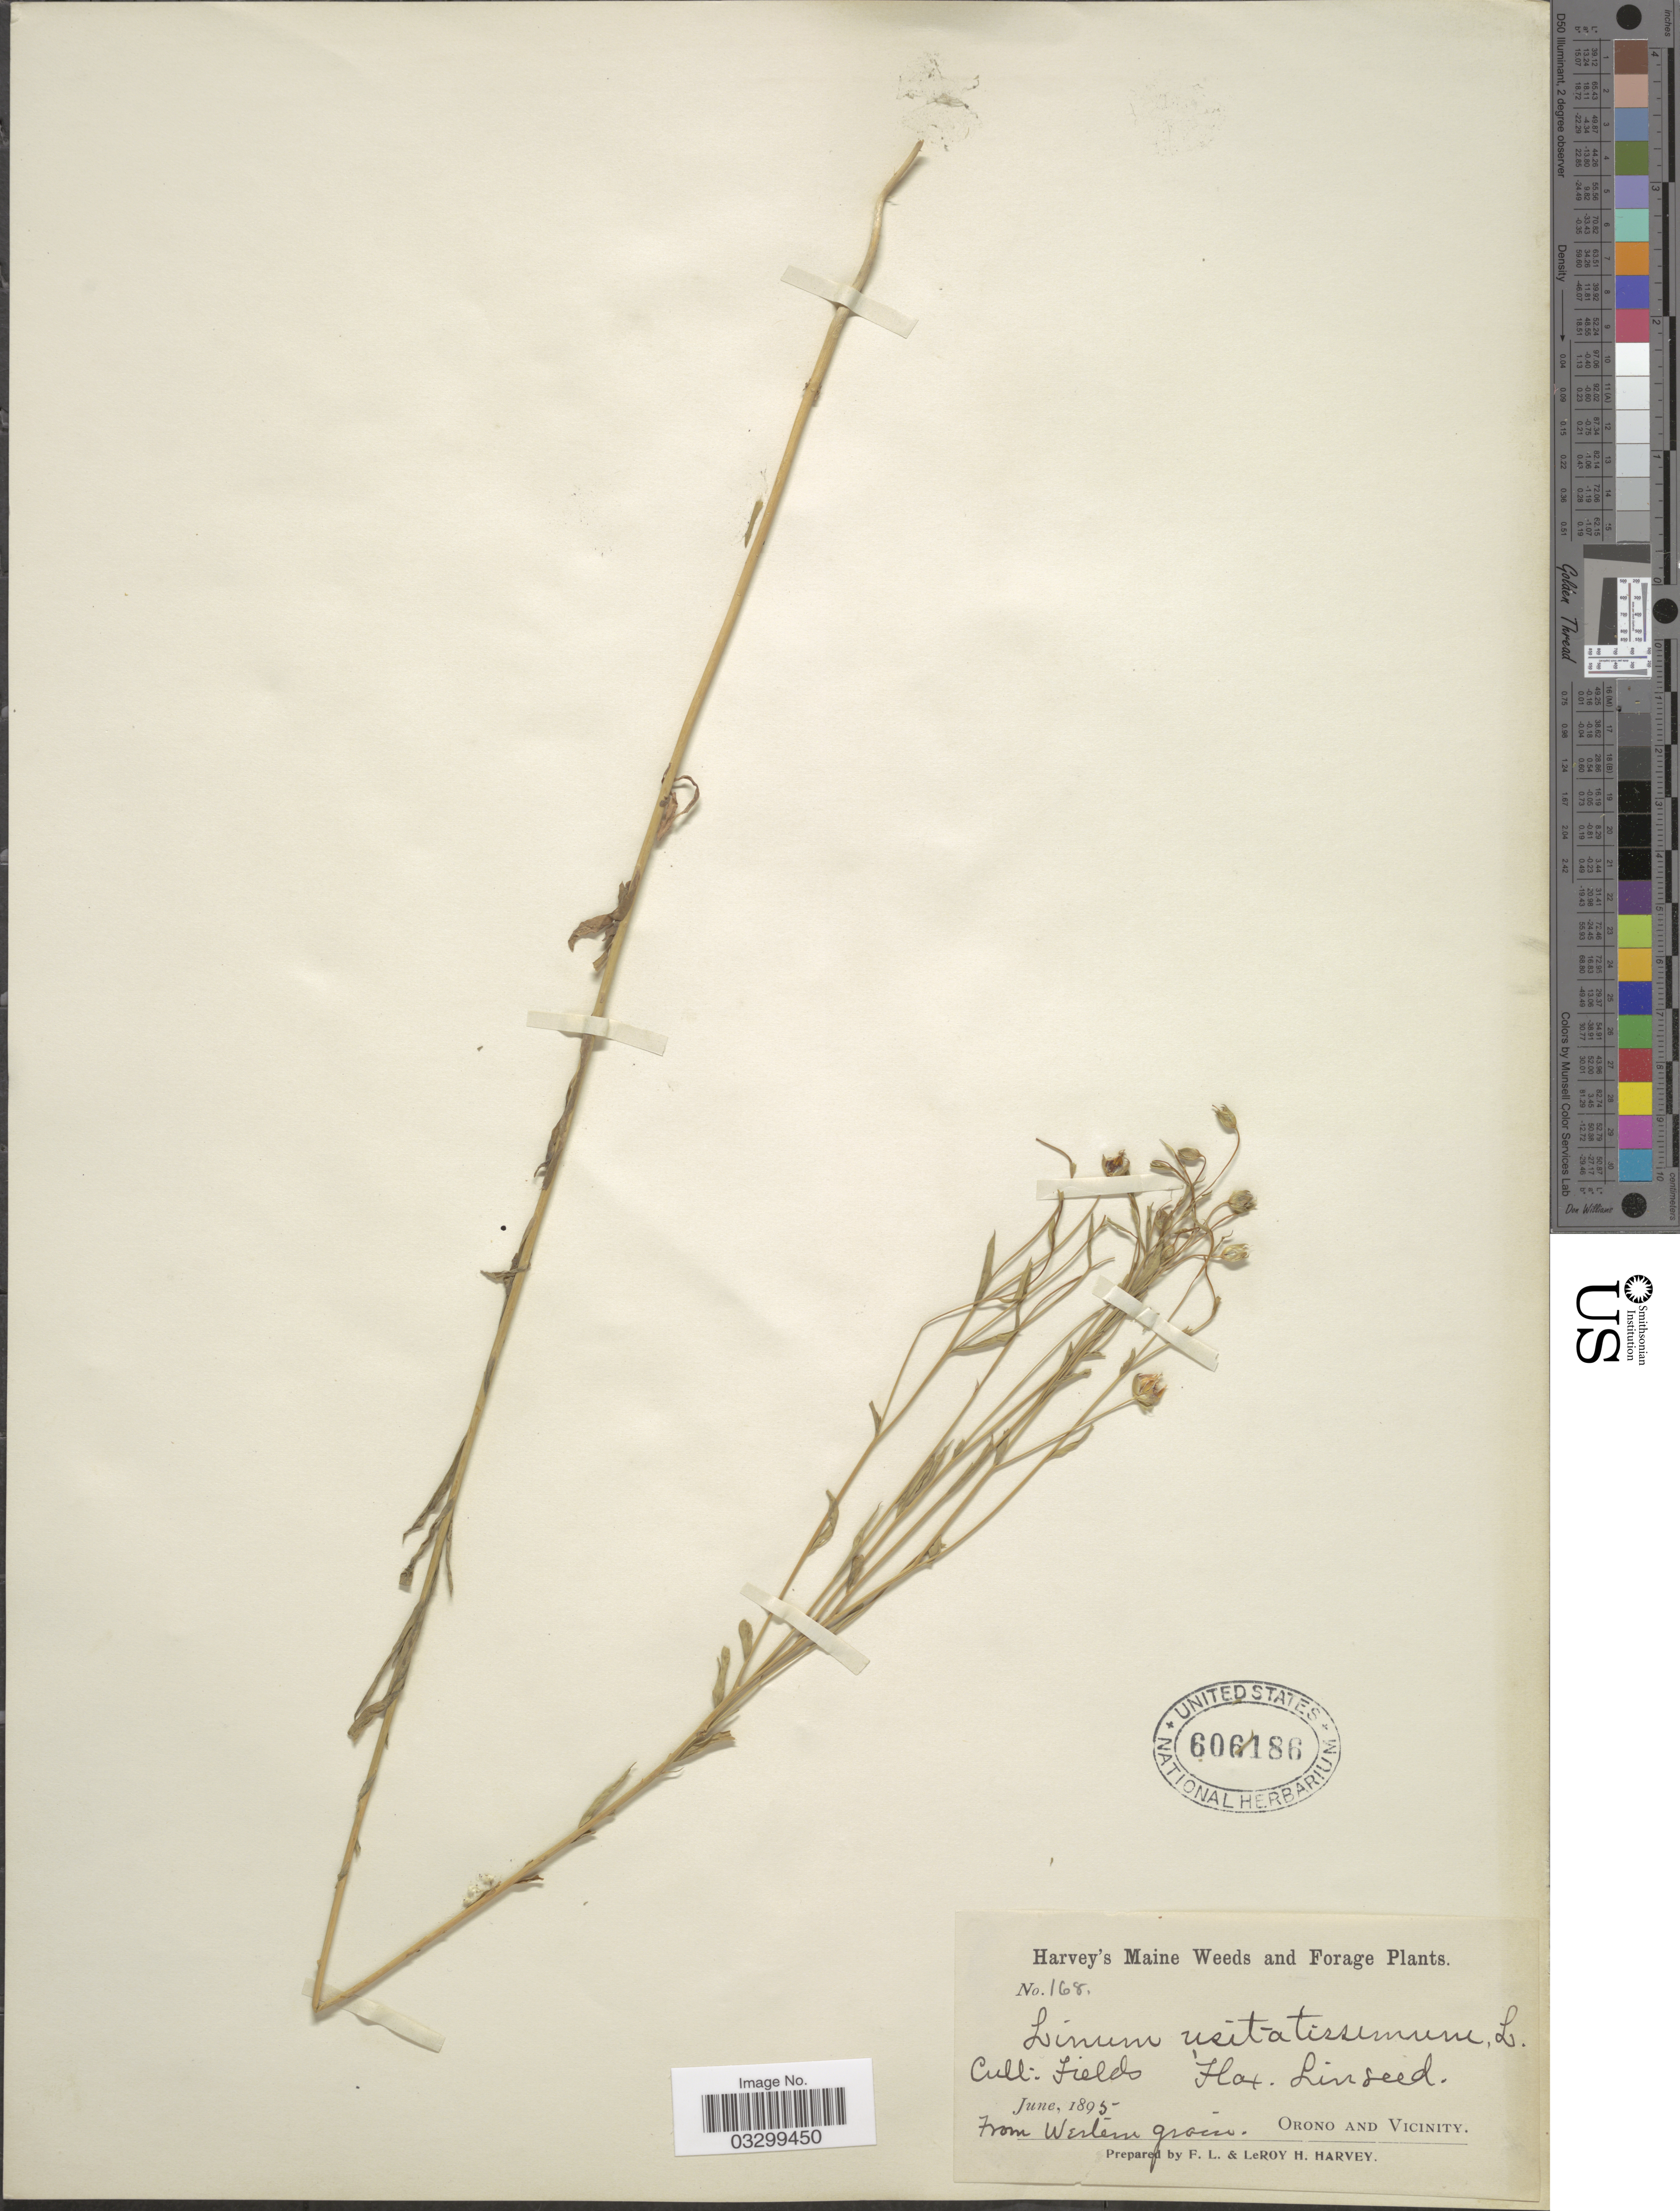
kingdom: Plantae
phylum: Tracheophyta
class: Magnoliopsida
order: Malpighiales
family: Linaceae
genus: Linum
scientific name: Linum usitatissimum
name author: L.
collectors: F. L. Harvey & L. H. Harvey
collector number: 168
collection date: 1895-06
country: United States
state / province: Maine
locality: Orono and Vicinity. [unsure placement]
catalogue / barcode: US 606186